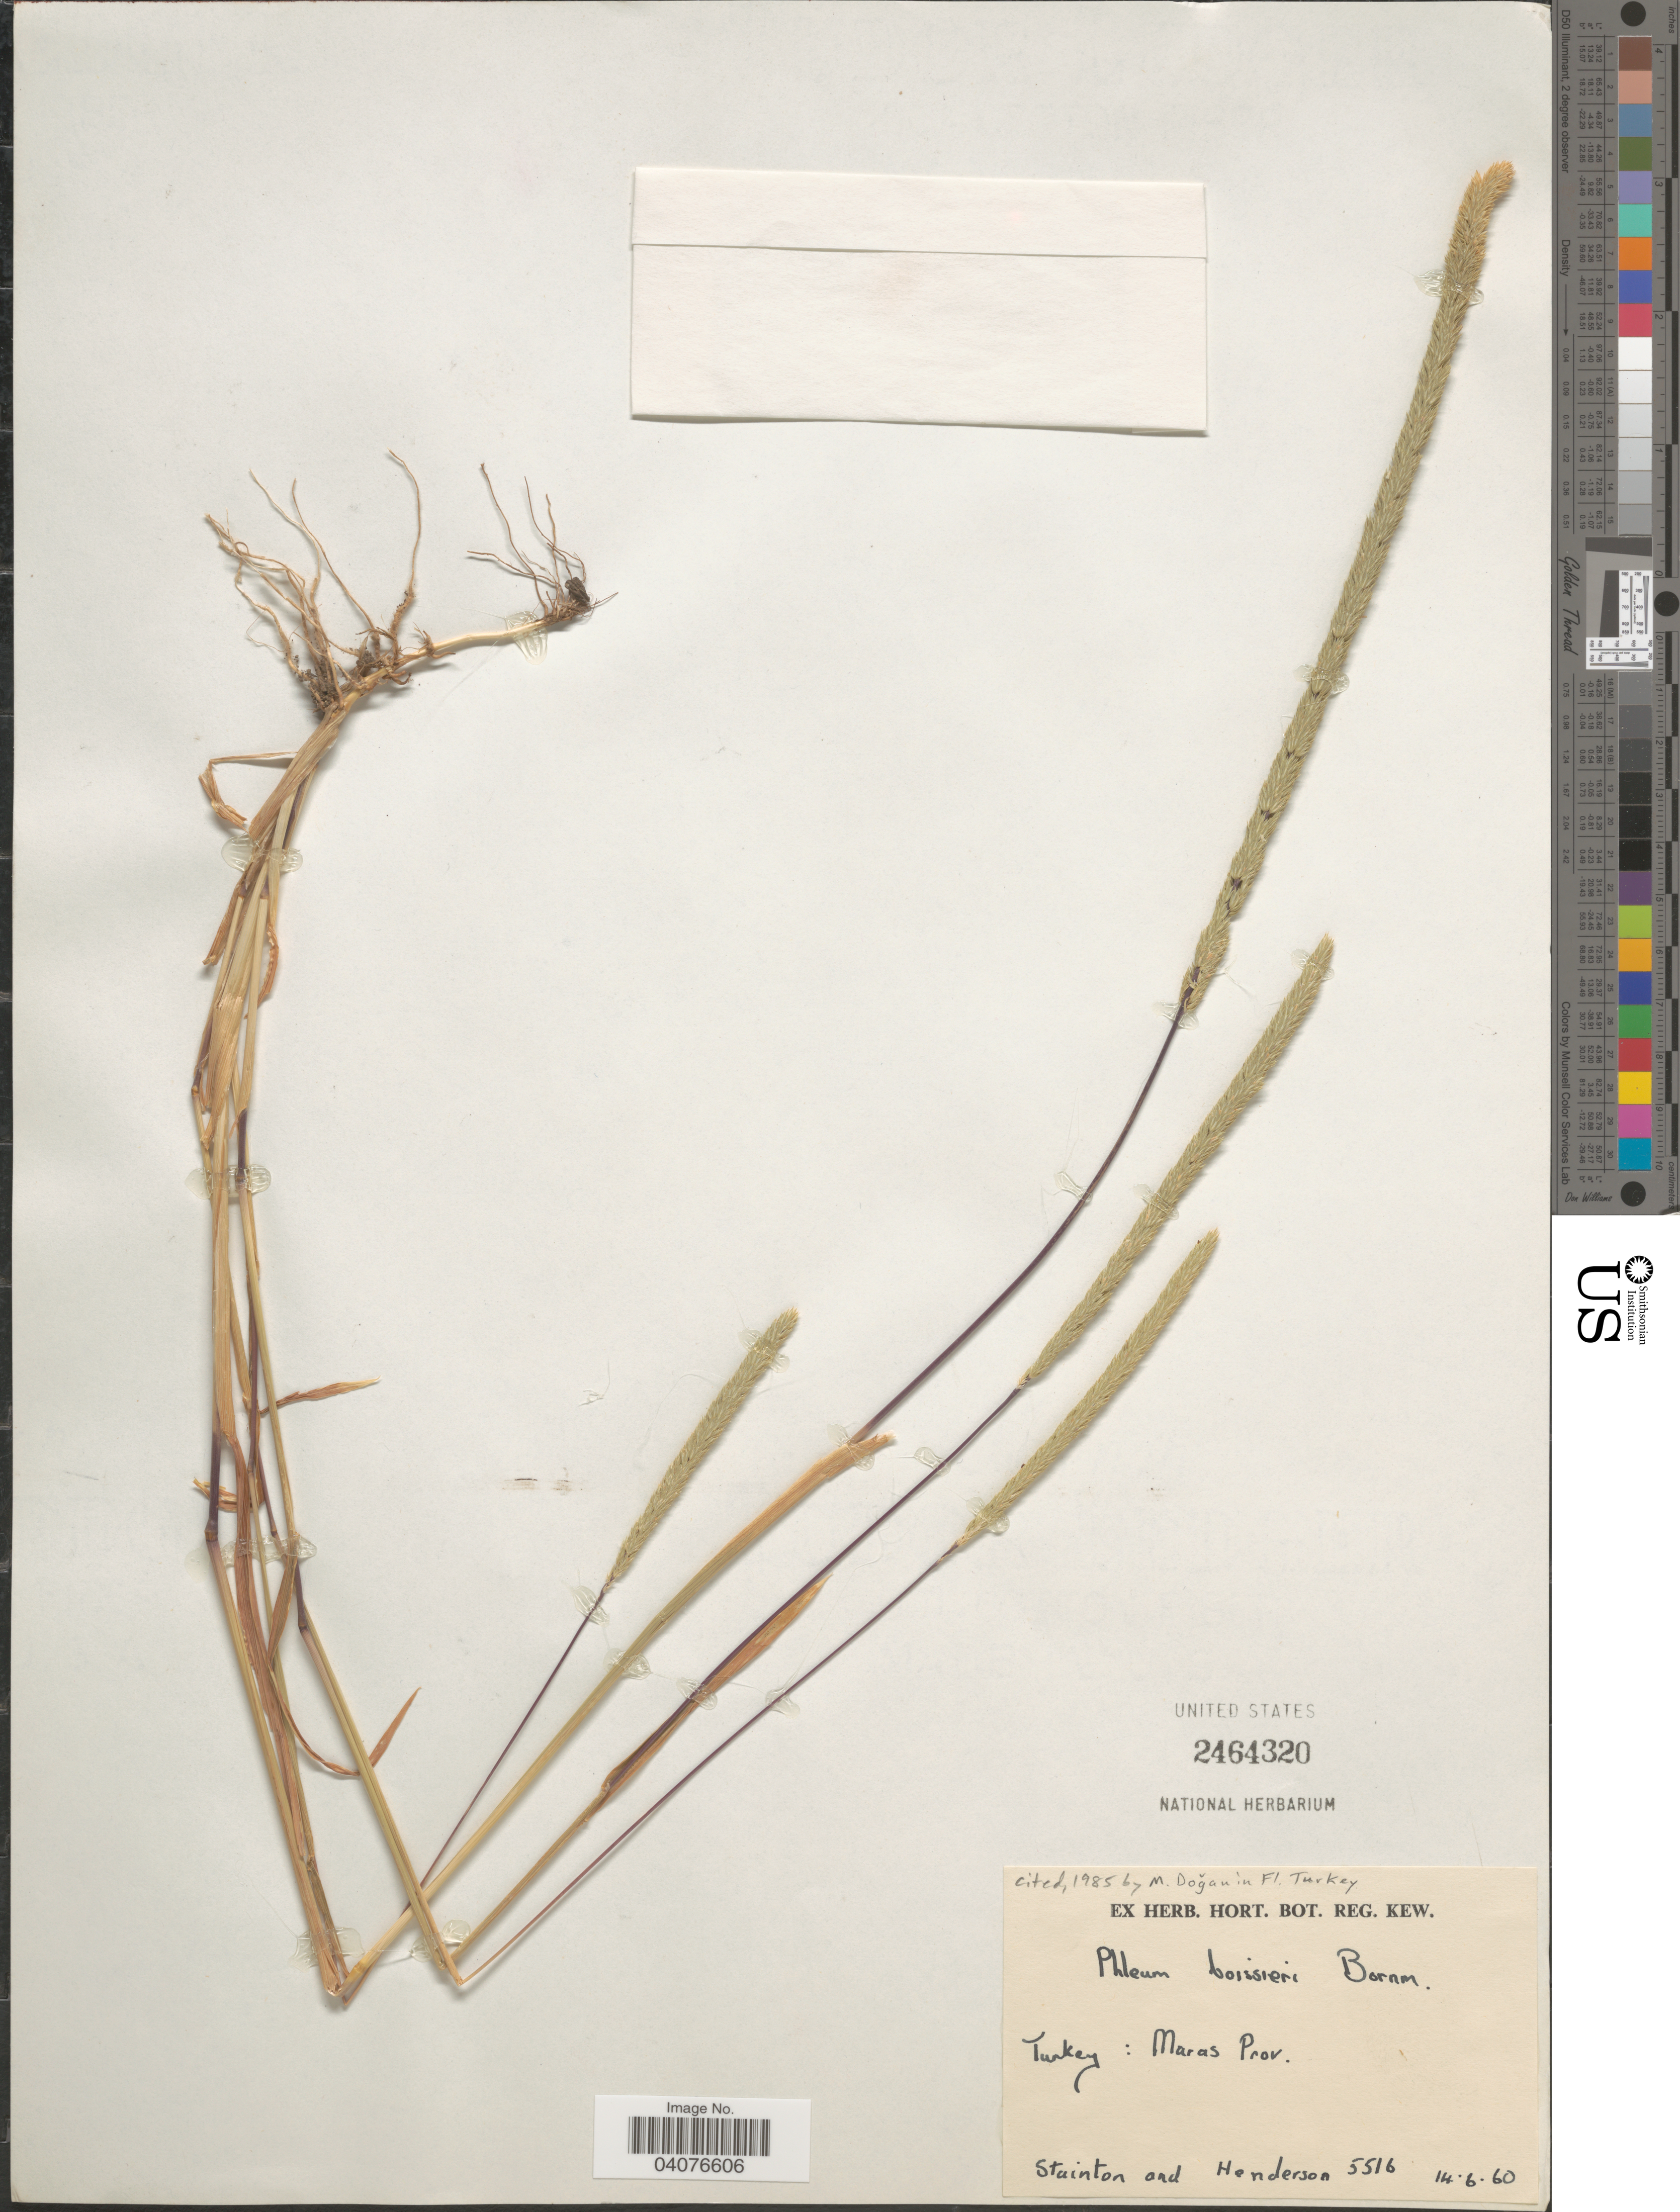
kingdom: Plantae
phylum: Tracheophyta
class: Liliopsida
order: Poales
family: Poaceae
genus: Phleum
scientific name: Phleum boissieri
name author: Bornm.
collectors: -. Stainton & -. Henderson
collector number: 5516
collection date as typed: Transcribed d/m/y: 14/6/60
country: Turkey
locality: Maras Prov.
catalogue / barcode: US 2464320